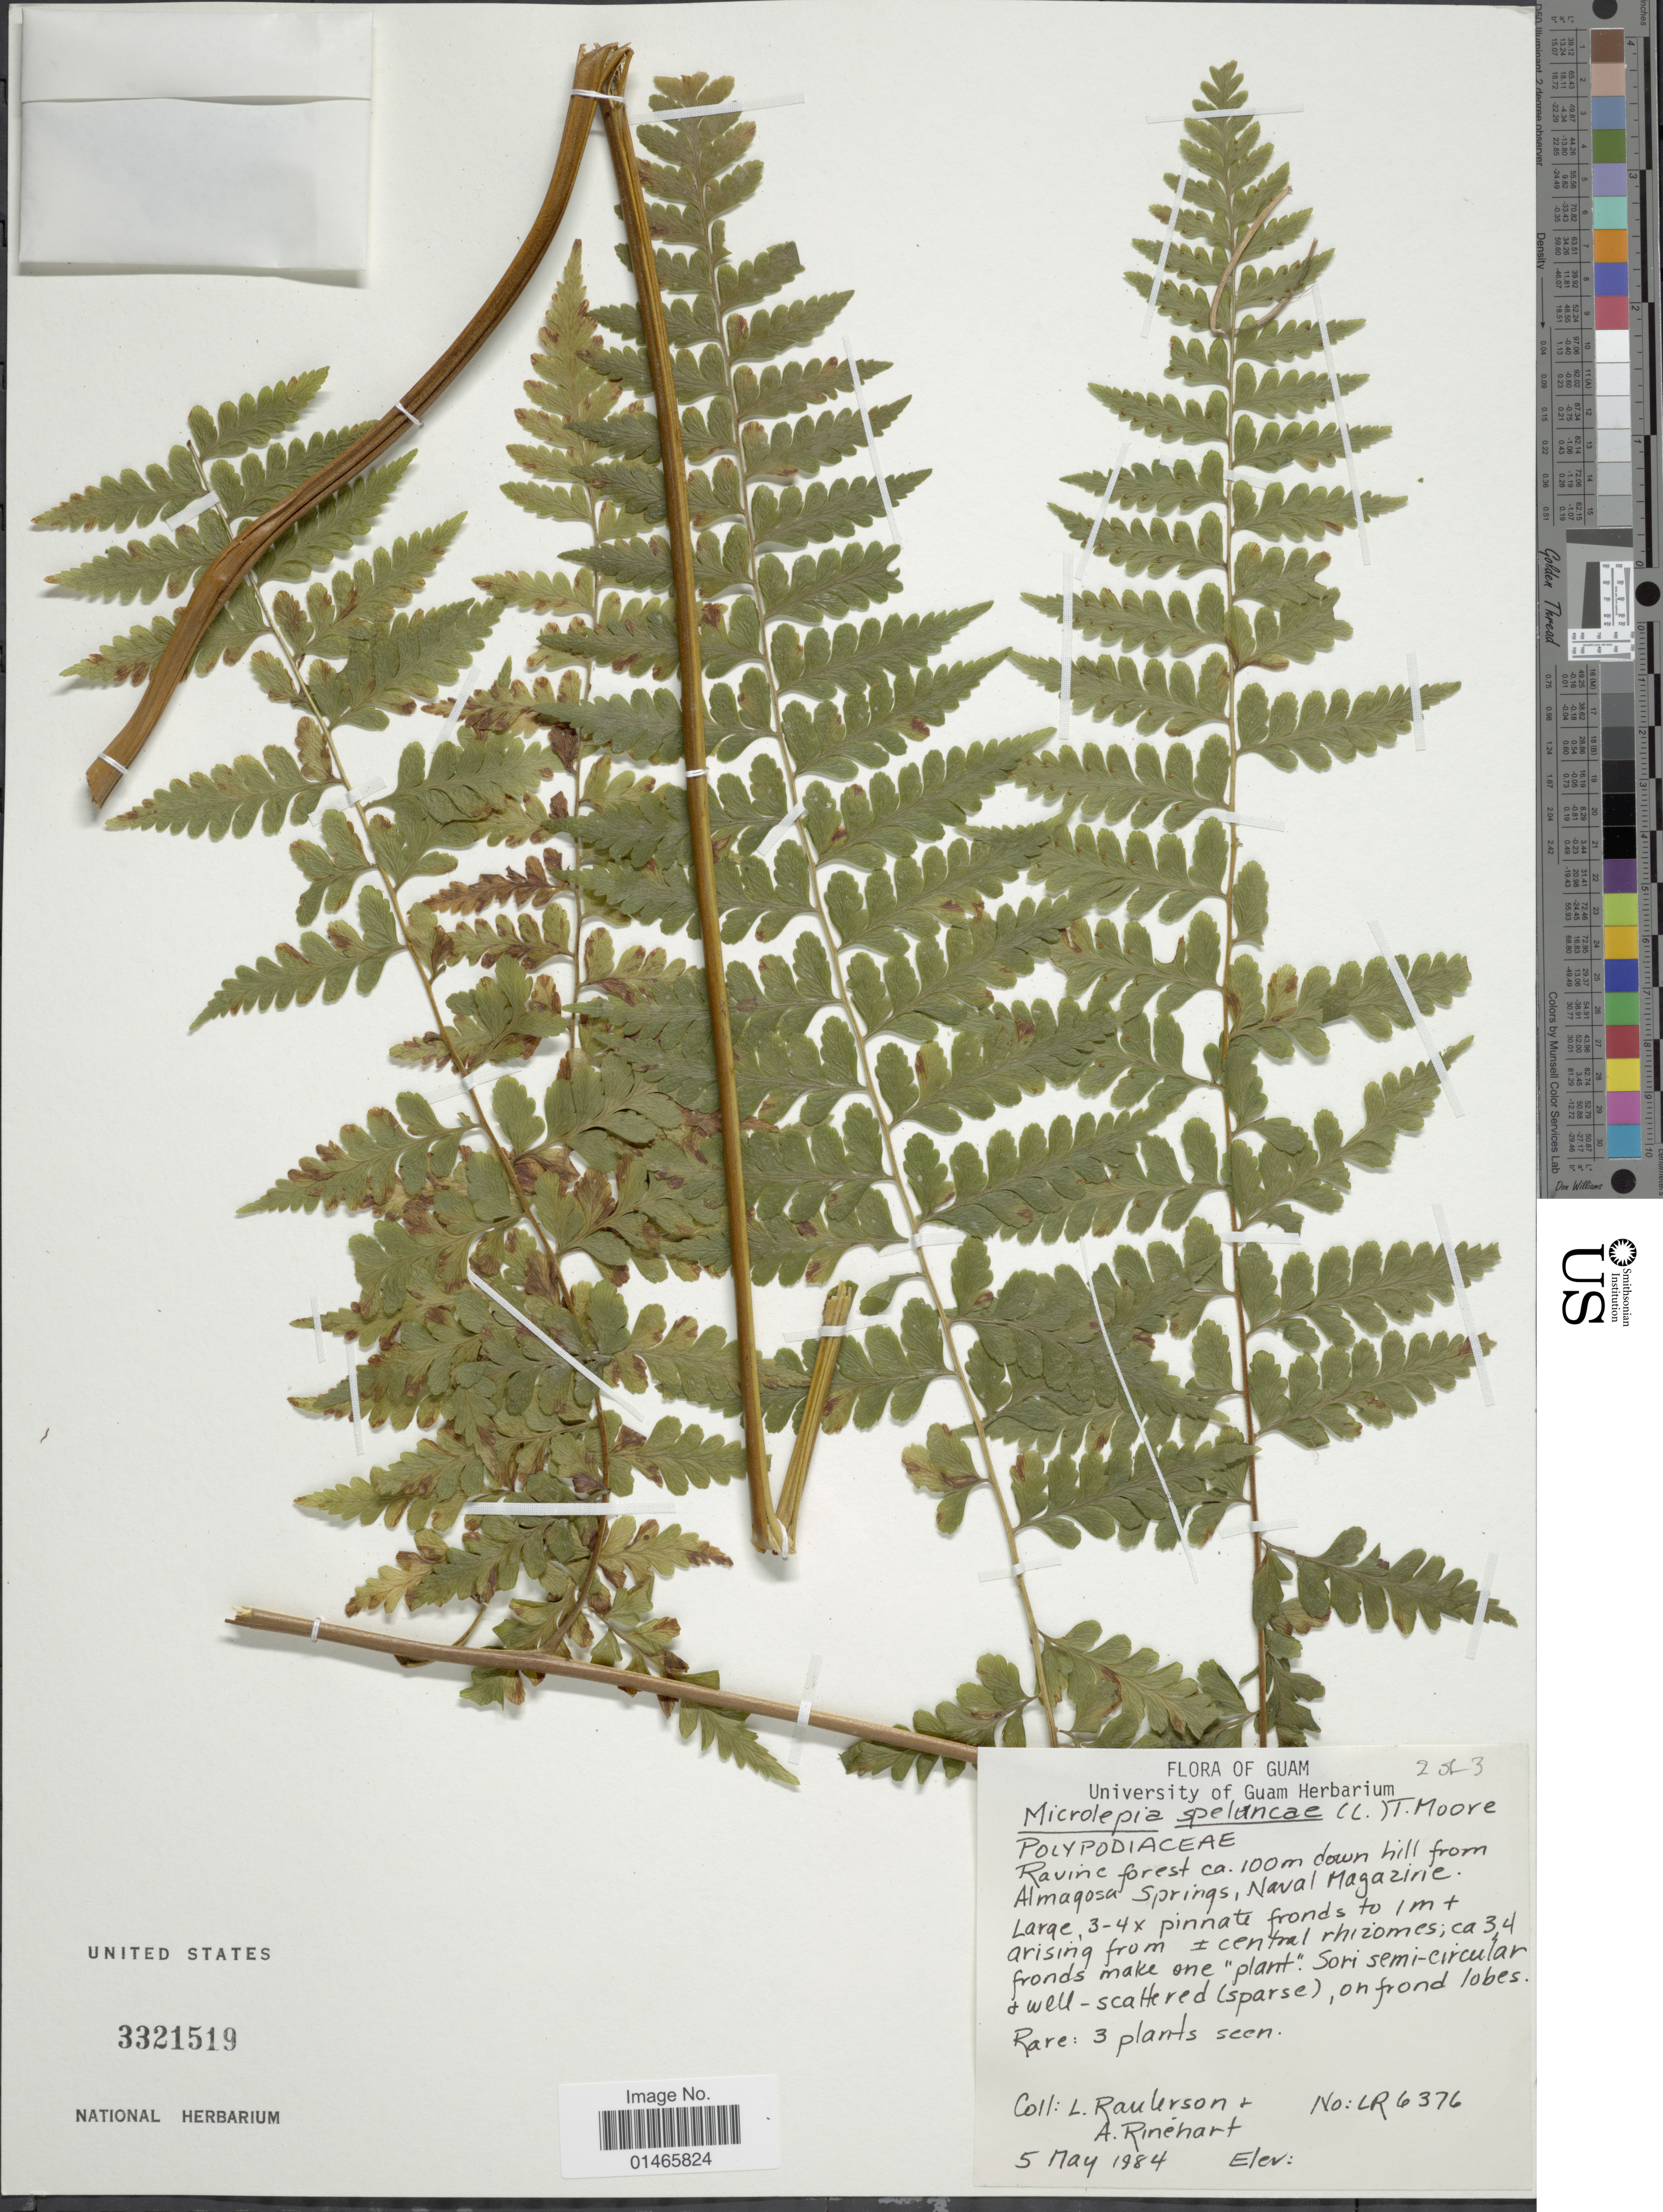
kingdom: Plantae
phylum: Tracheophyta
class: Polypodiopsida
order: Polypodiales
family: Dennstaedtiaceae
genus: Microlepia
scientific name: Microlepia speluncae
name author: (L.) T. Moore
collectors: L. Raulerson & A. Rinehart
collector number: LR6376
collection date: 1984-05-05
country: Guam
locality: Ravine forest ca. 100 m down hill from Almagosa springs, Naval Magazine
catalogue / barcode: US 3321519